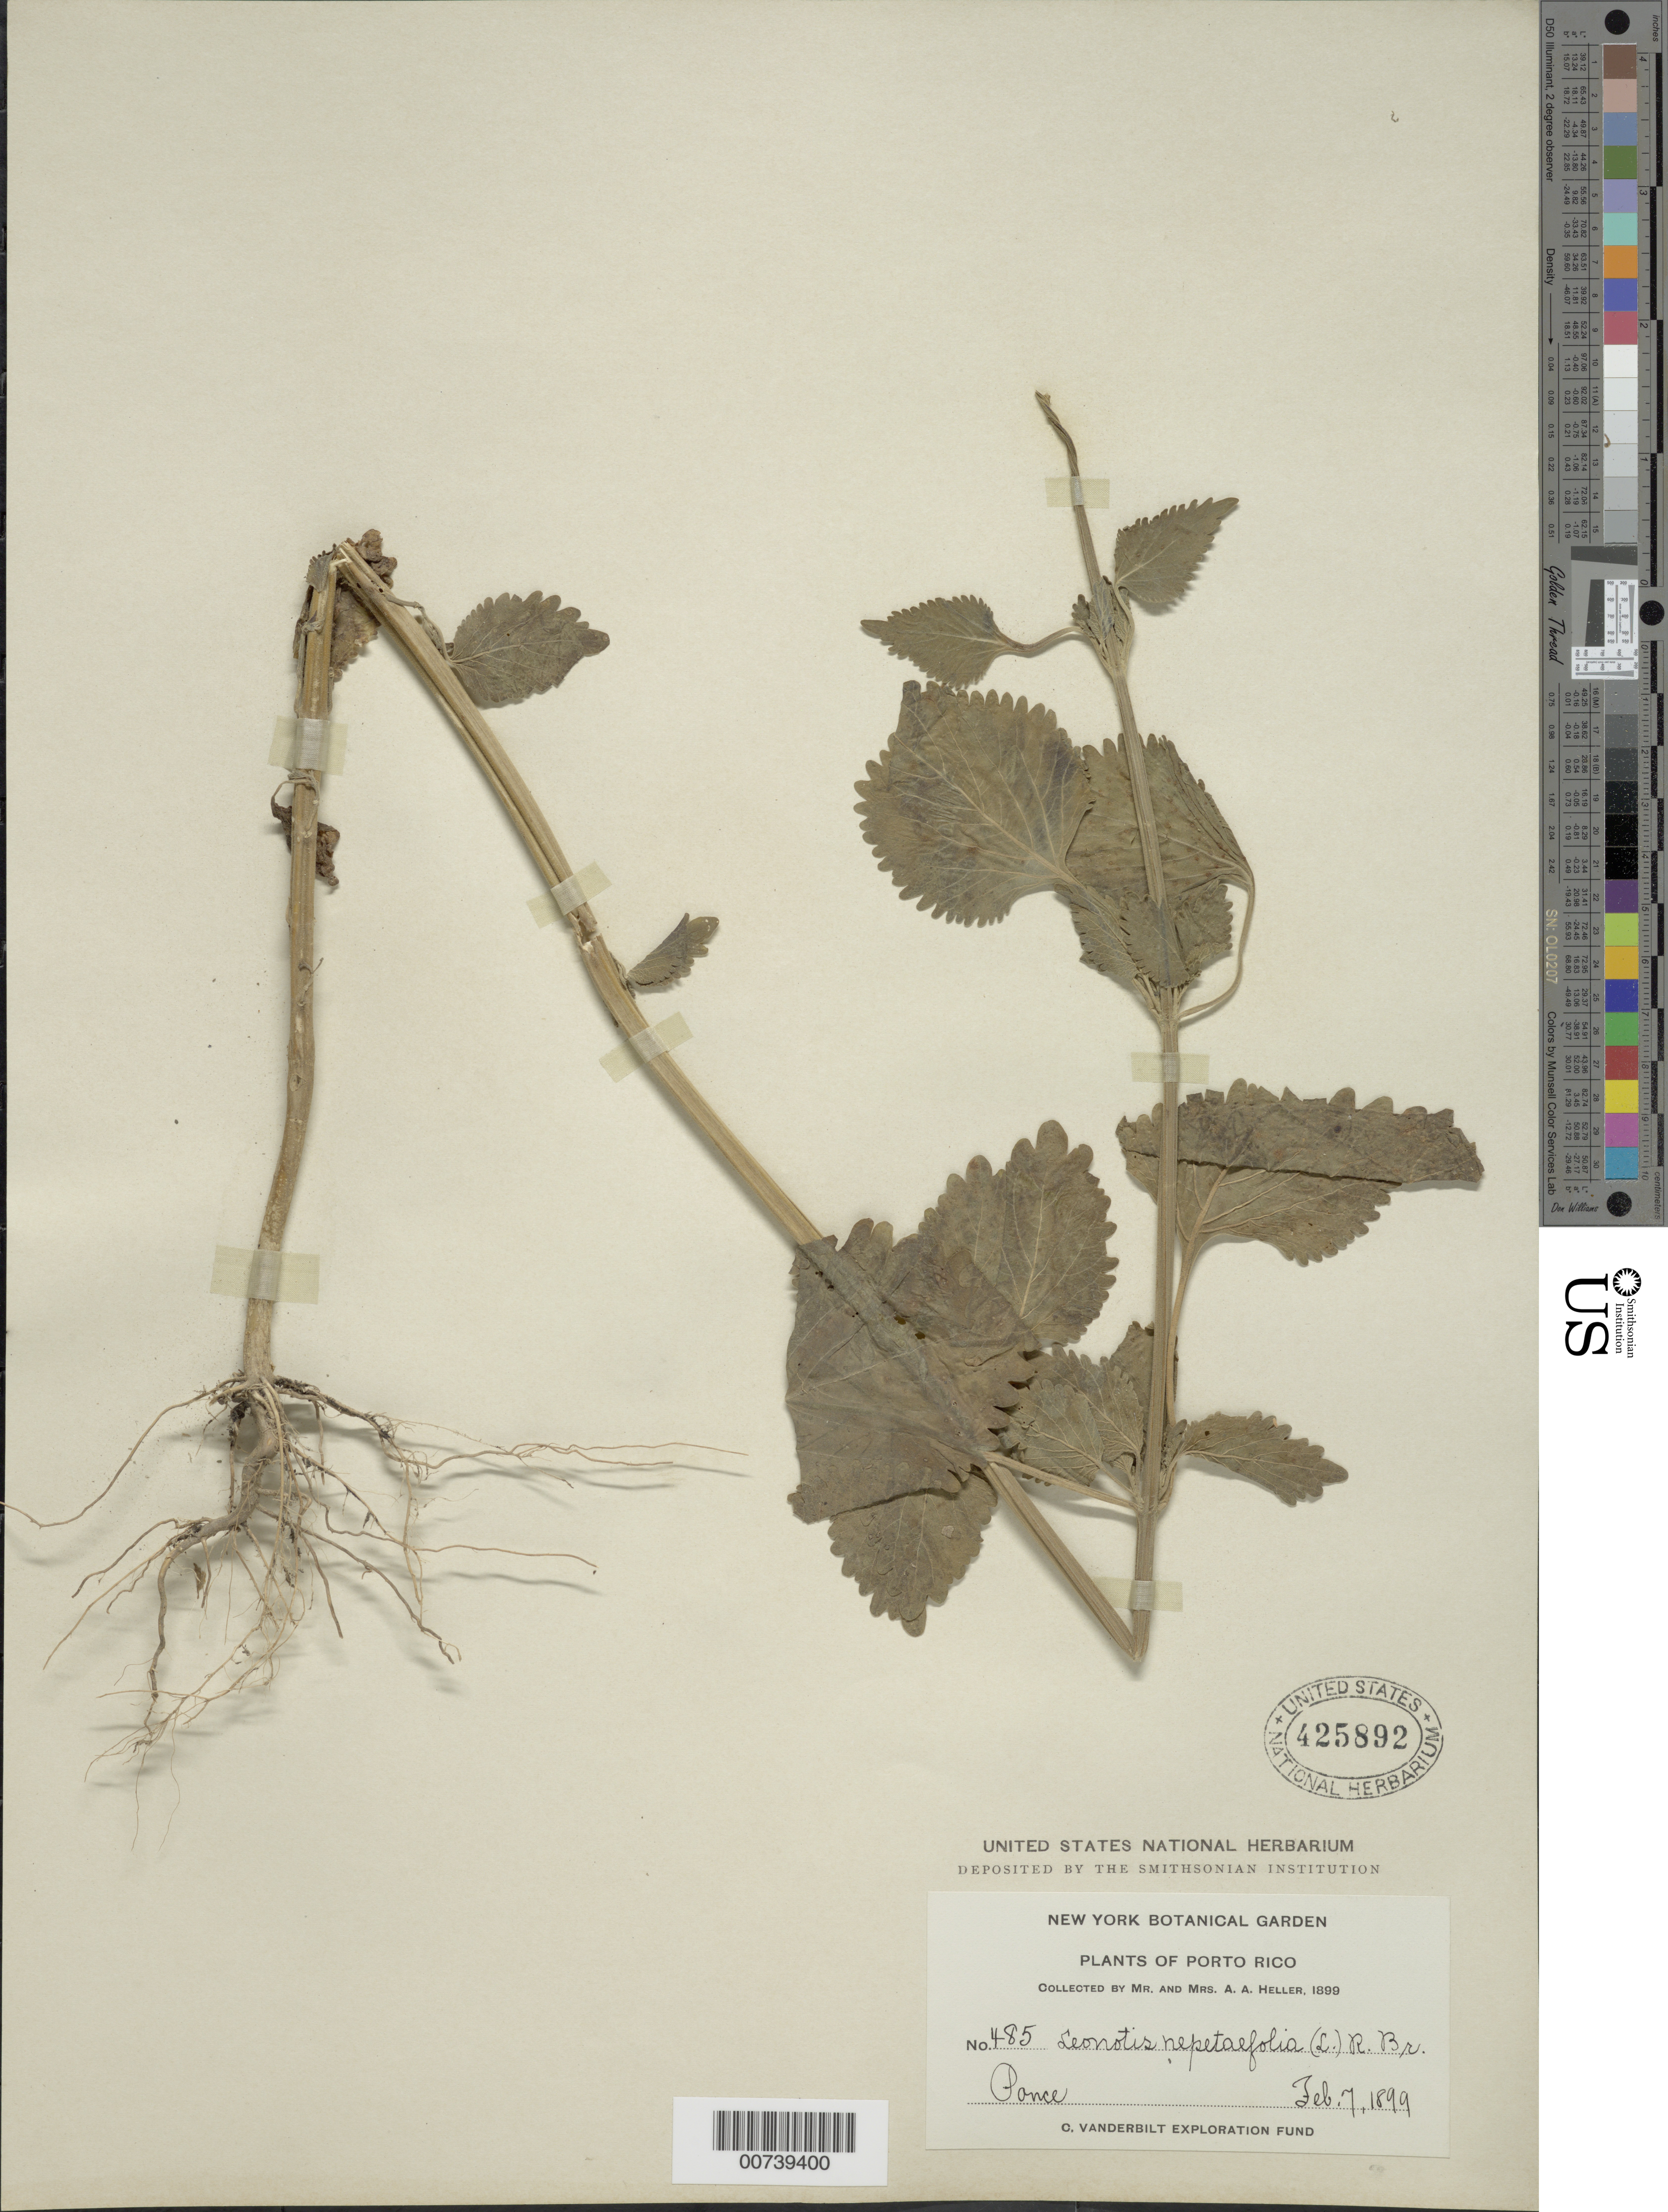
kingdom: Plantae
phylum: Tracheophyta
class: Magnoliopsida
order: Lamiales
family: Lamiaceae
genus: Leonotis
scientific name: Leonotis nepetifolia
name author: (L.) R. Br.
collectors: A. A. Heller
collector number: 485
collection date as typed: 07 Feb 1899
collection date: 1899-02-07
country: Puerto Rico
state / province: Ponce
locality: Ponce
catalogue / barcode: US 425892